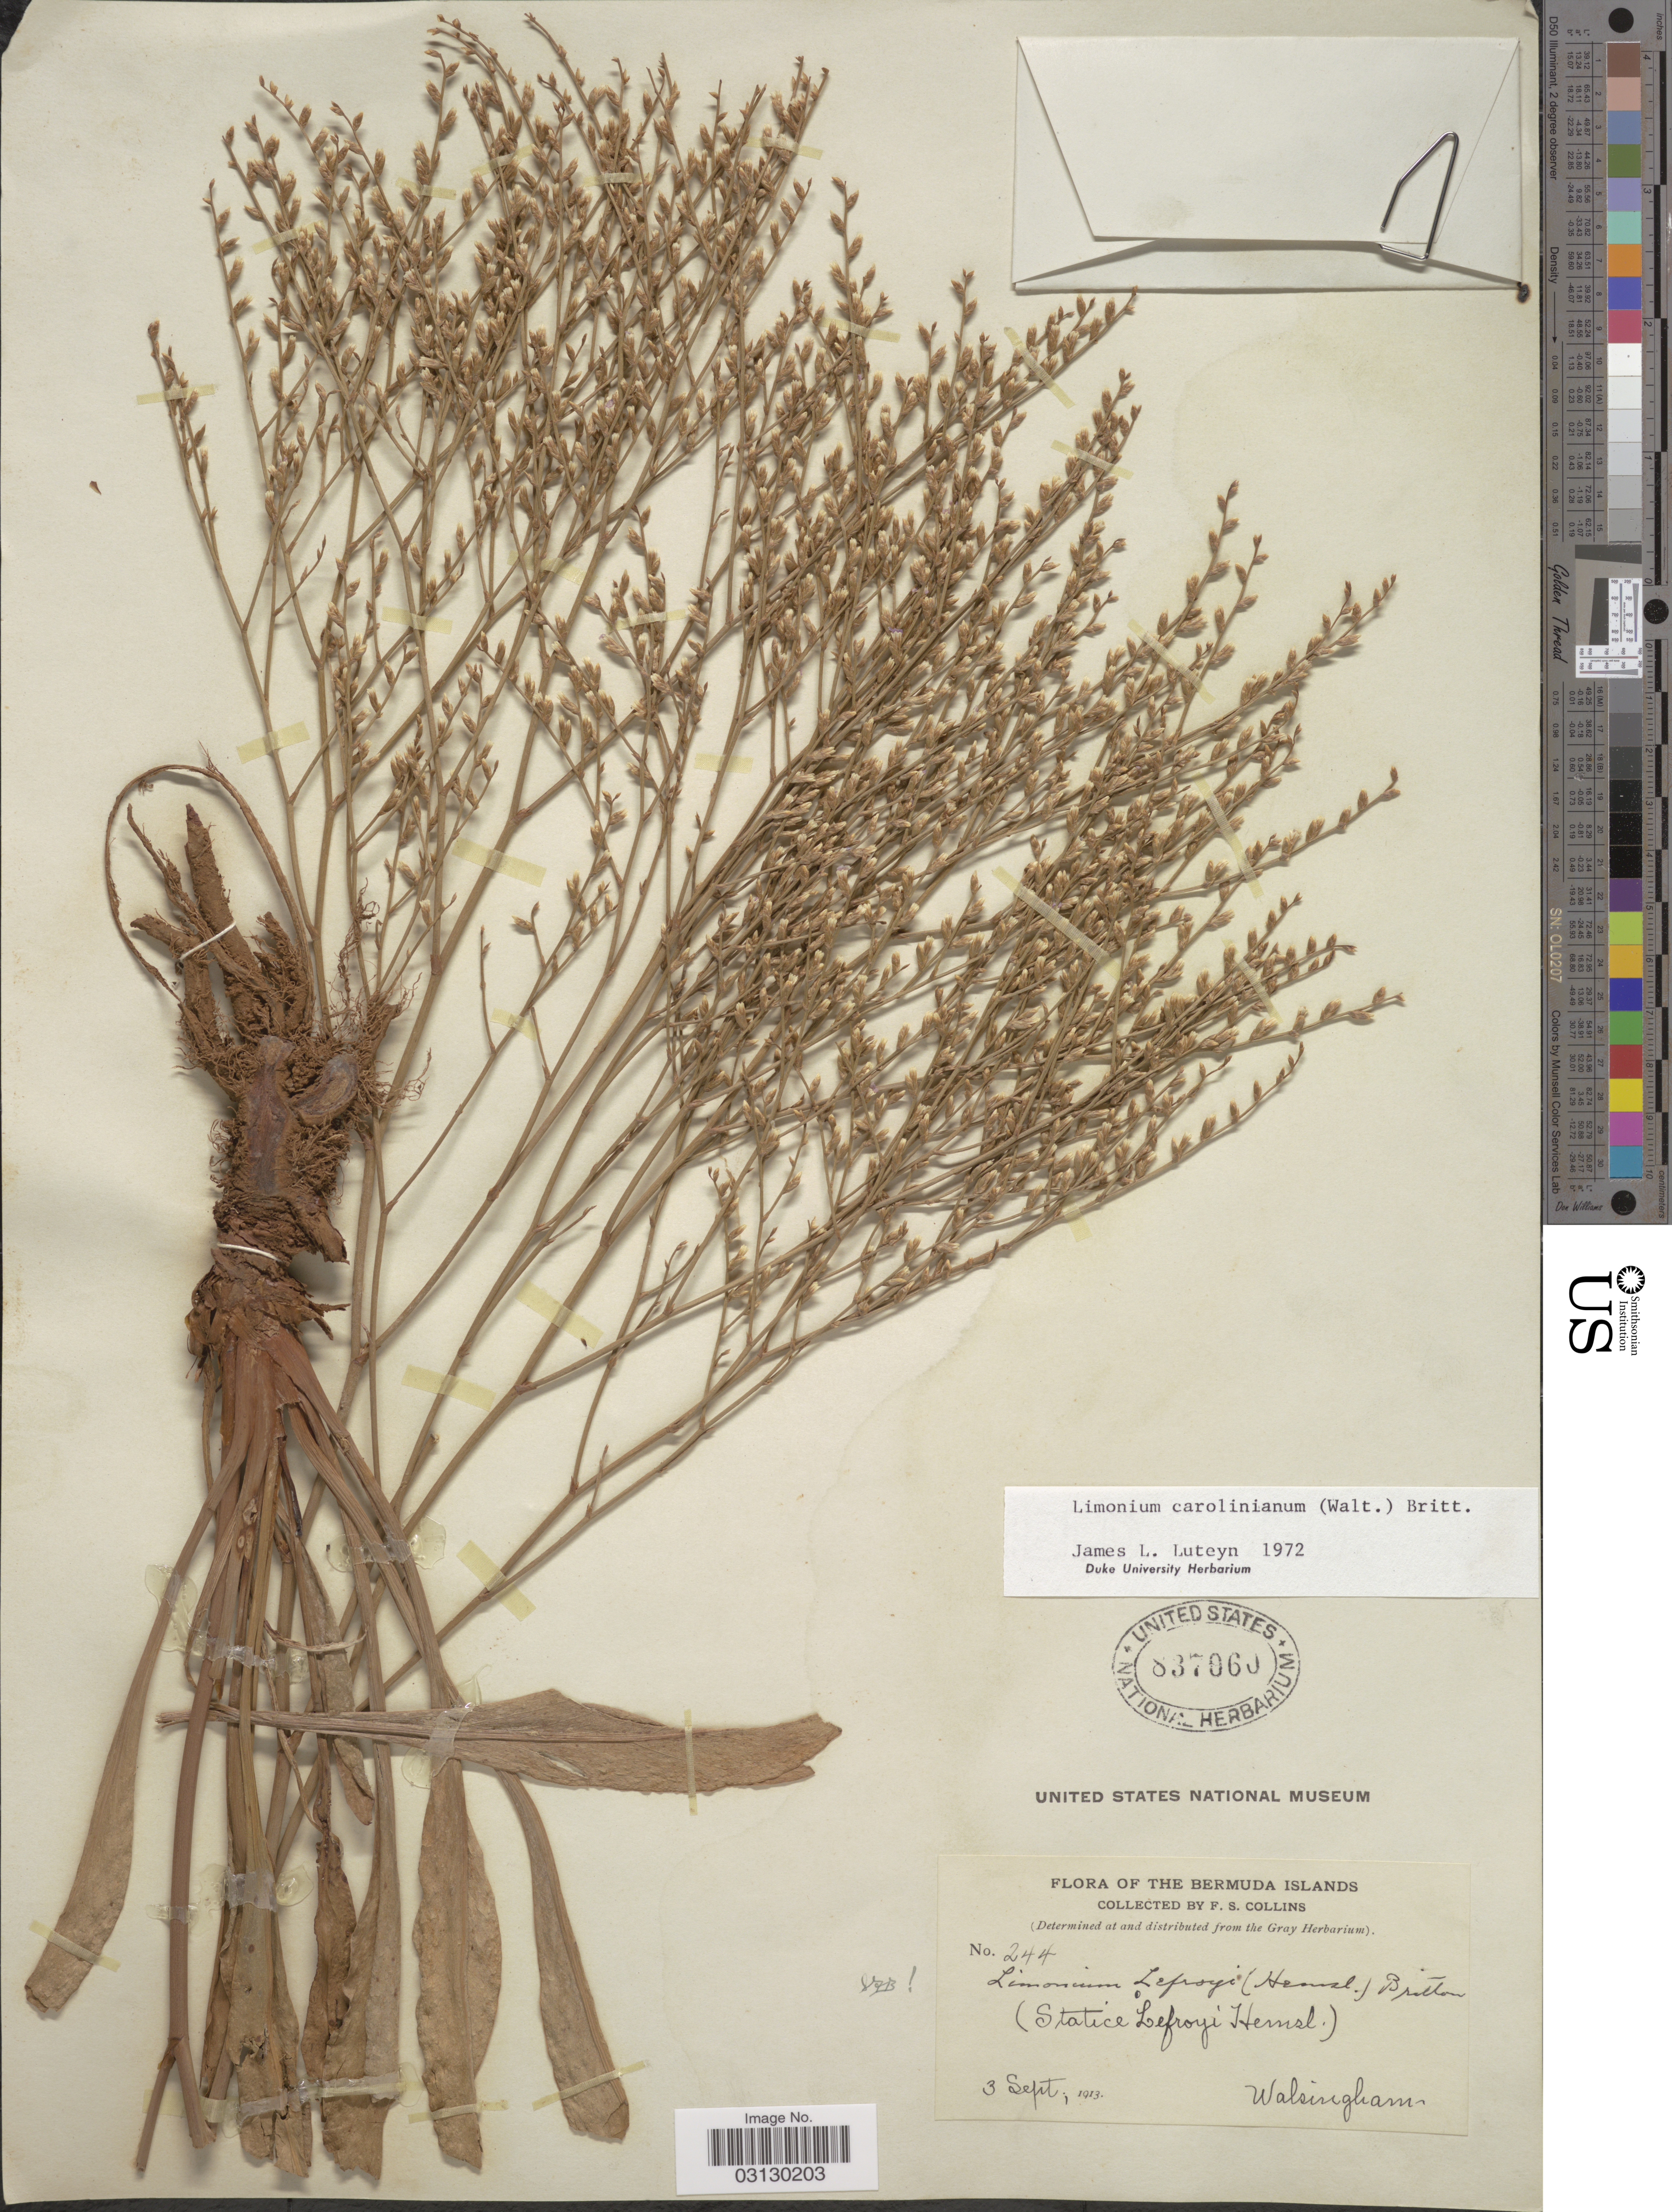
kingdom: Plantae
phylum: Tracheophyta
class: Magnoliopsida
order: Caryophyllales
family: Plumbaginaceae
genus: Limonium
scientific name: Limonium carolinianum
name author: (Walter) Britton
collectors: F. Collins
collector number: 244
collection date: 1913-09-03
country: Bermuda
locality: The Bermuda Islands, Walsingham.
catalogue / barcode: US 837060